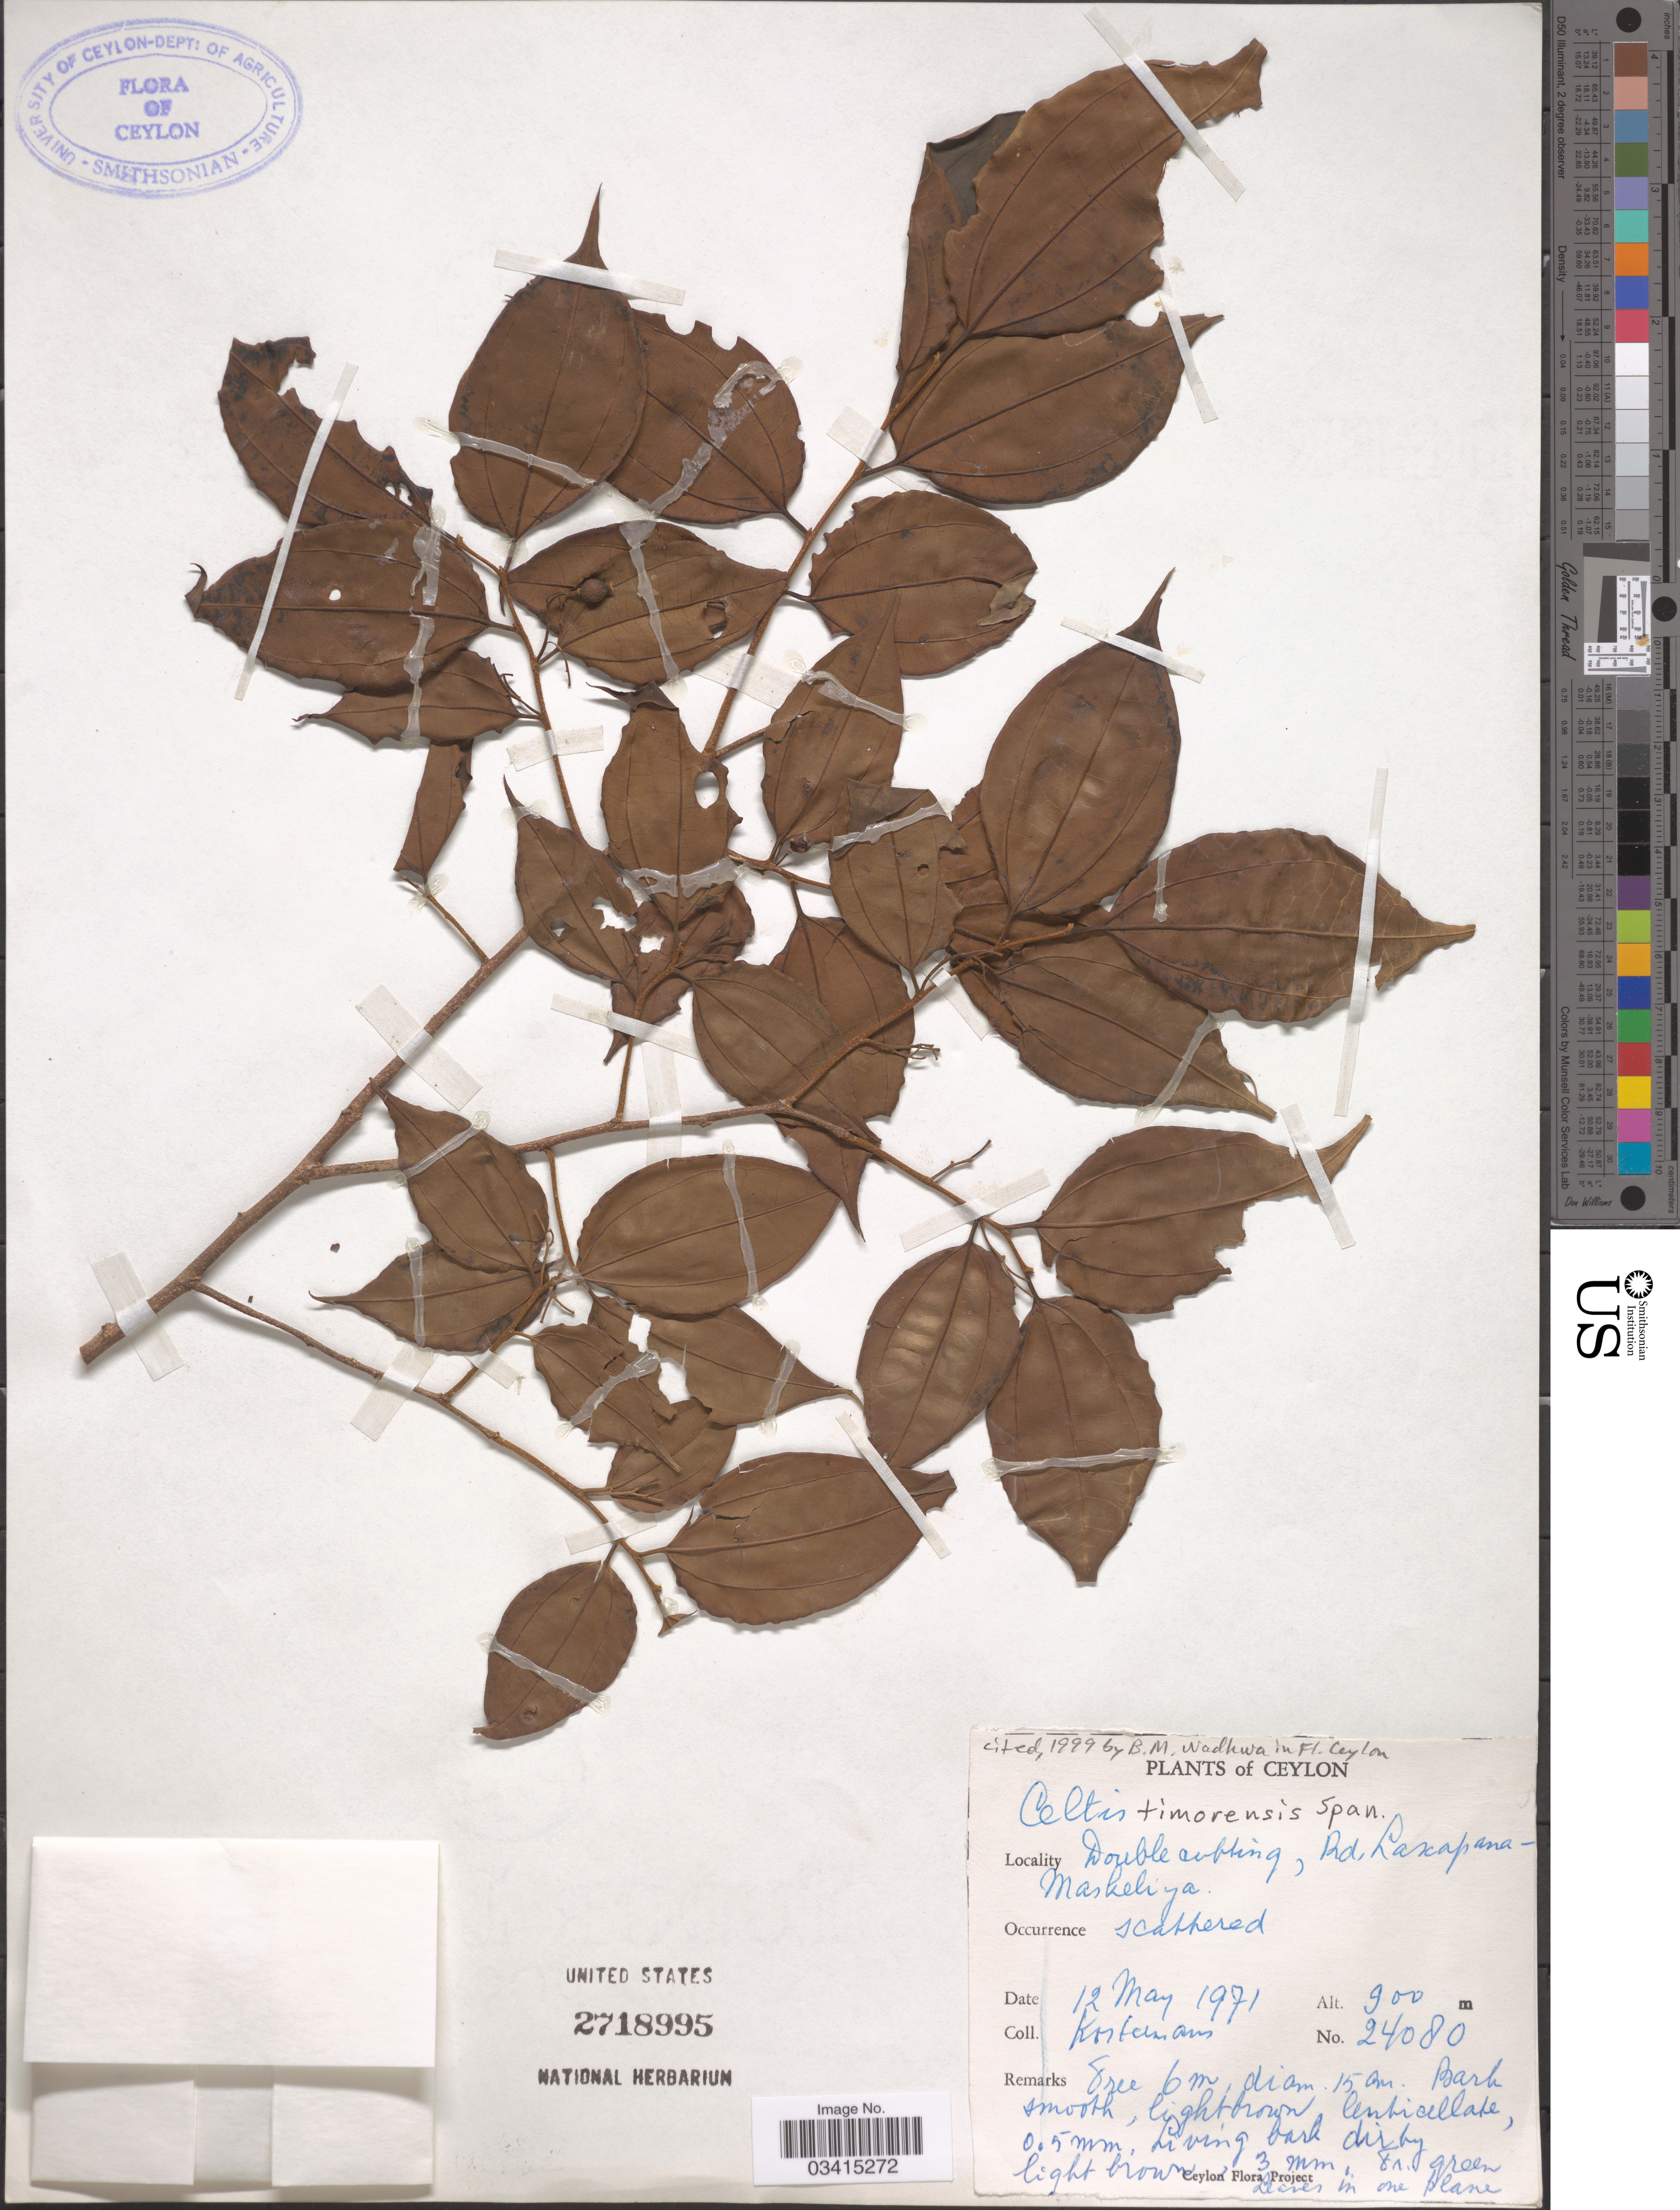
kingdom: Plantae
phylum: Tracheophyta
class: Magnoliopsida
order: Rosales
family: Cannabaceae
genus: Celtis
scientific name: Celtis timorensis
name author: Spanoghe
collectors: Kostermans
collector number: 24080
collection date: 1971-05-12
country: Sri Lanka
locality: Ceylon. Double Cubling [interpreted], Rd. Laxapana-Maskeliya.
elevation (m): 900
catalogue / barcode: US 2718995